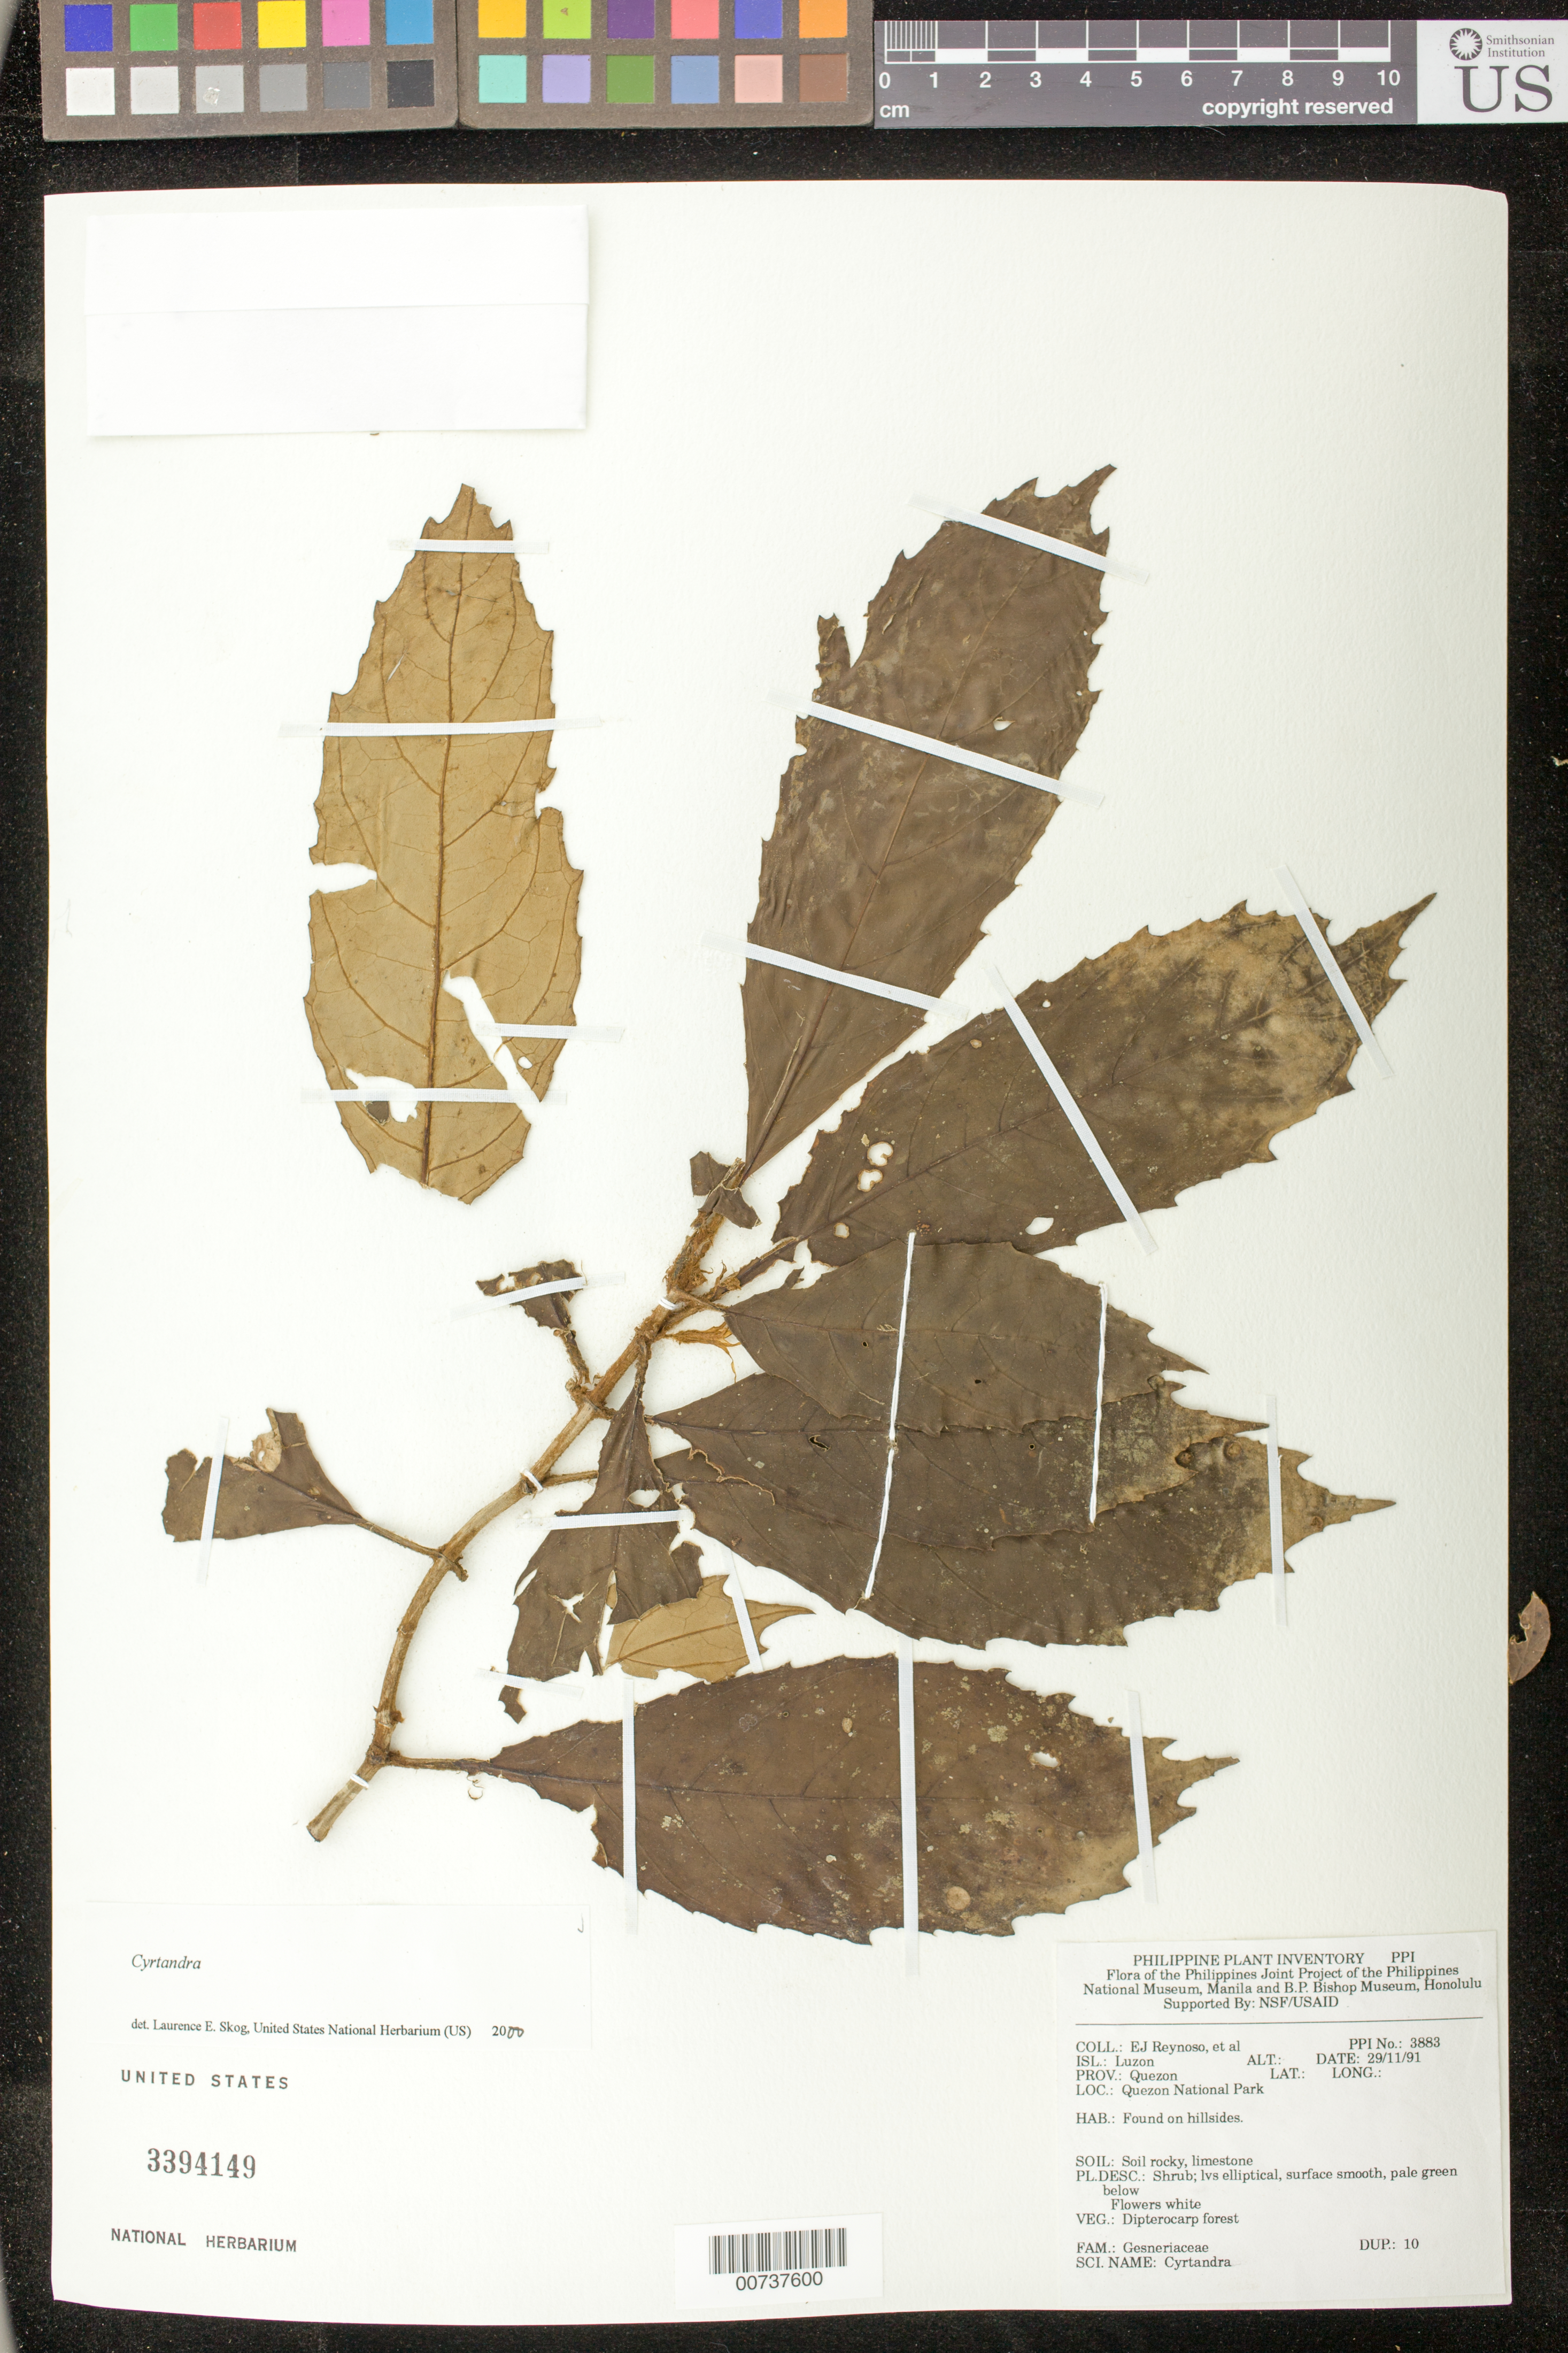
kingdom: Plantae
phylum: Tracheophyta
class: Magnoliopsida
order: Lamiales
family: Gesneriaceae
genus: Cyrtandra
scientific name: Cyrtandra sp.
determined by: Skog, Laurence E.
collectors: E. Reynoso & et al.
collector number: PPI No. 3883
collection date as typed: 29 Nov 1991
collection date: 1991-11-29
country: Philippines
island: Luzon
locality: Prov. Quezon; Quezon National Park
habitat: Dipterocarp forest; soil rocky, limestone; found on hillsides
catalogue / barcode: US 3394149